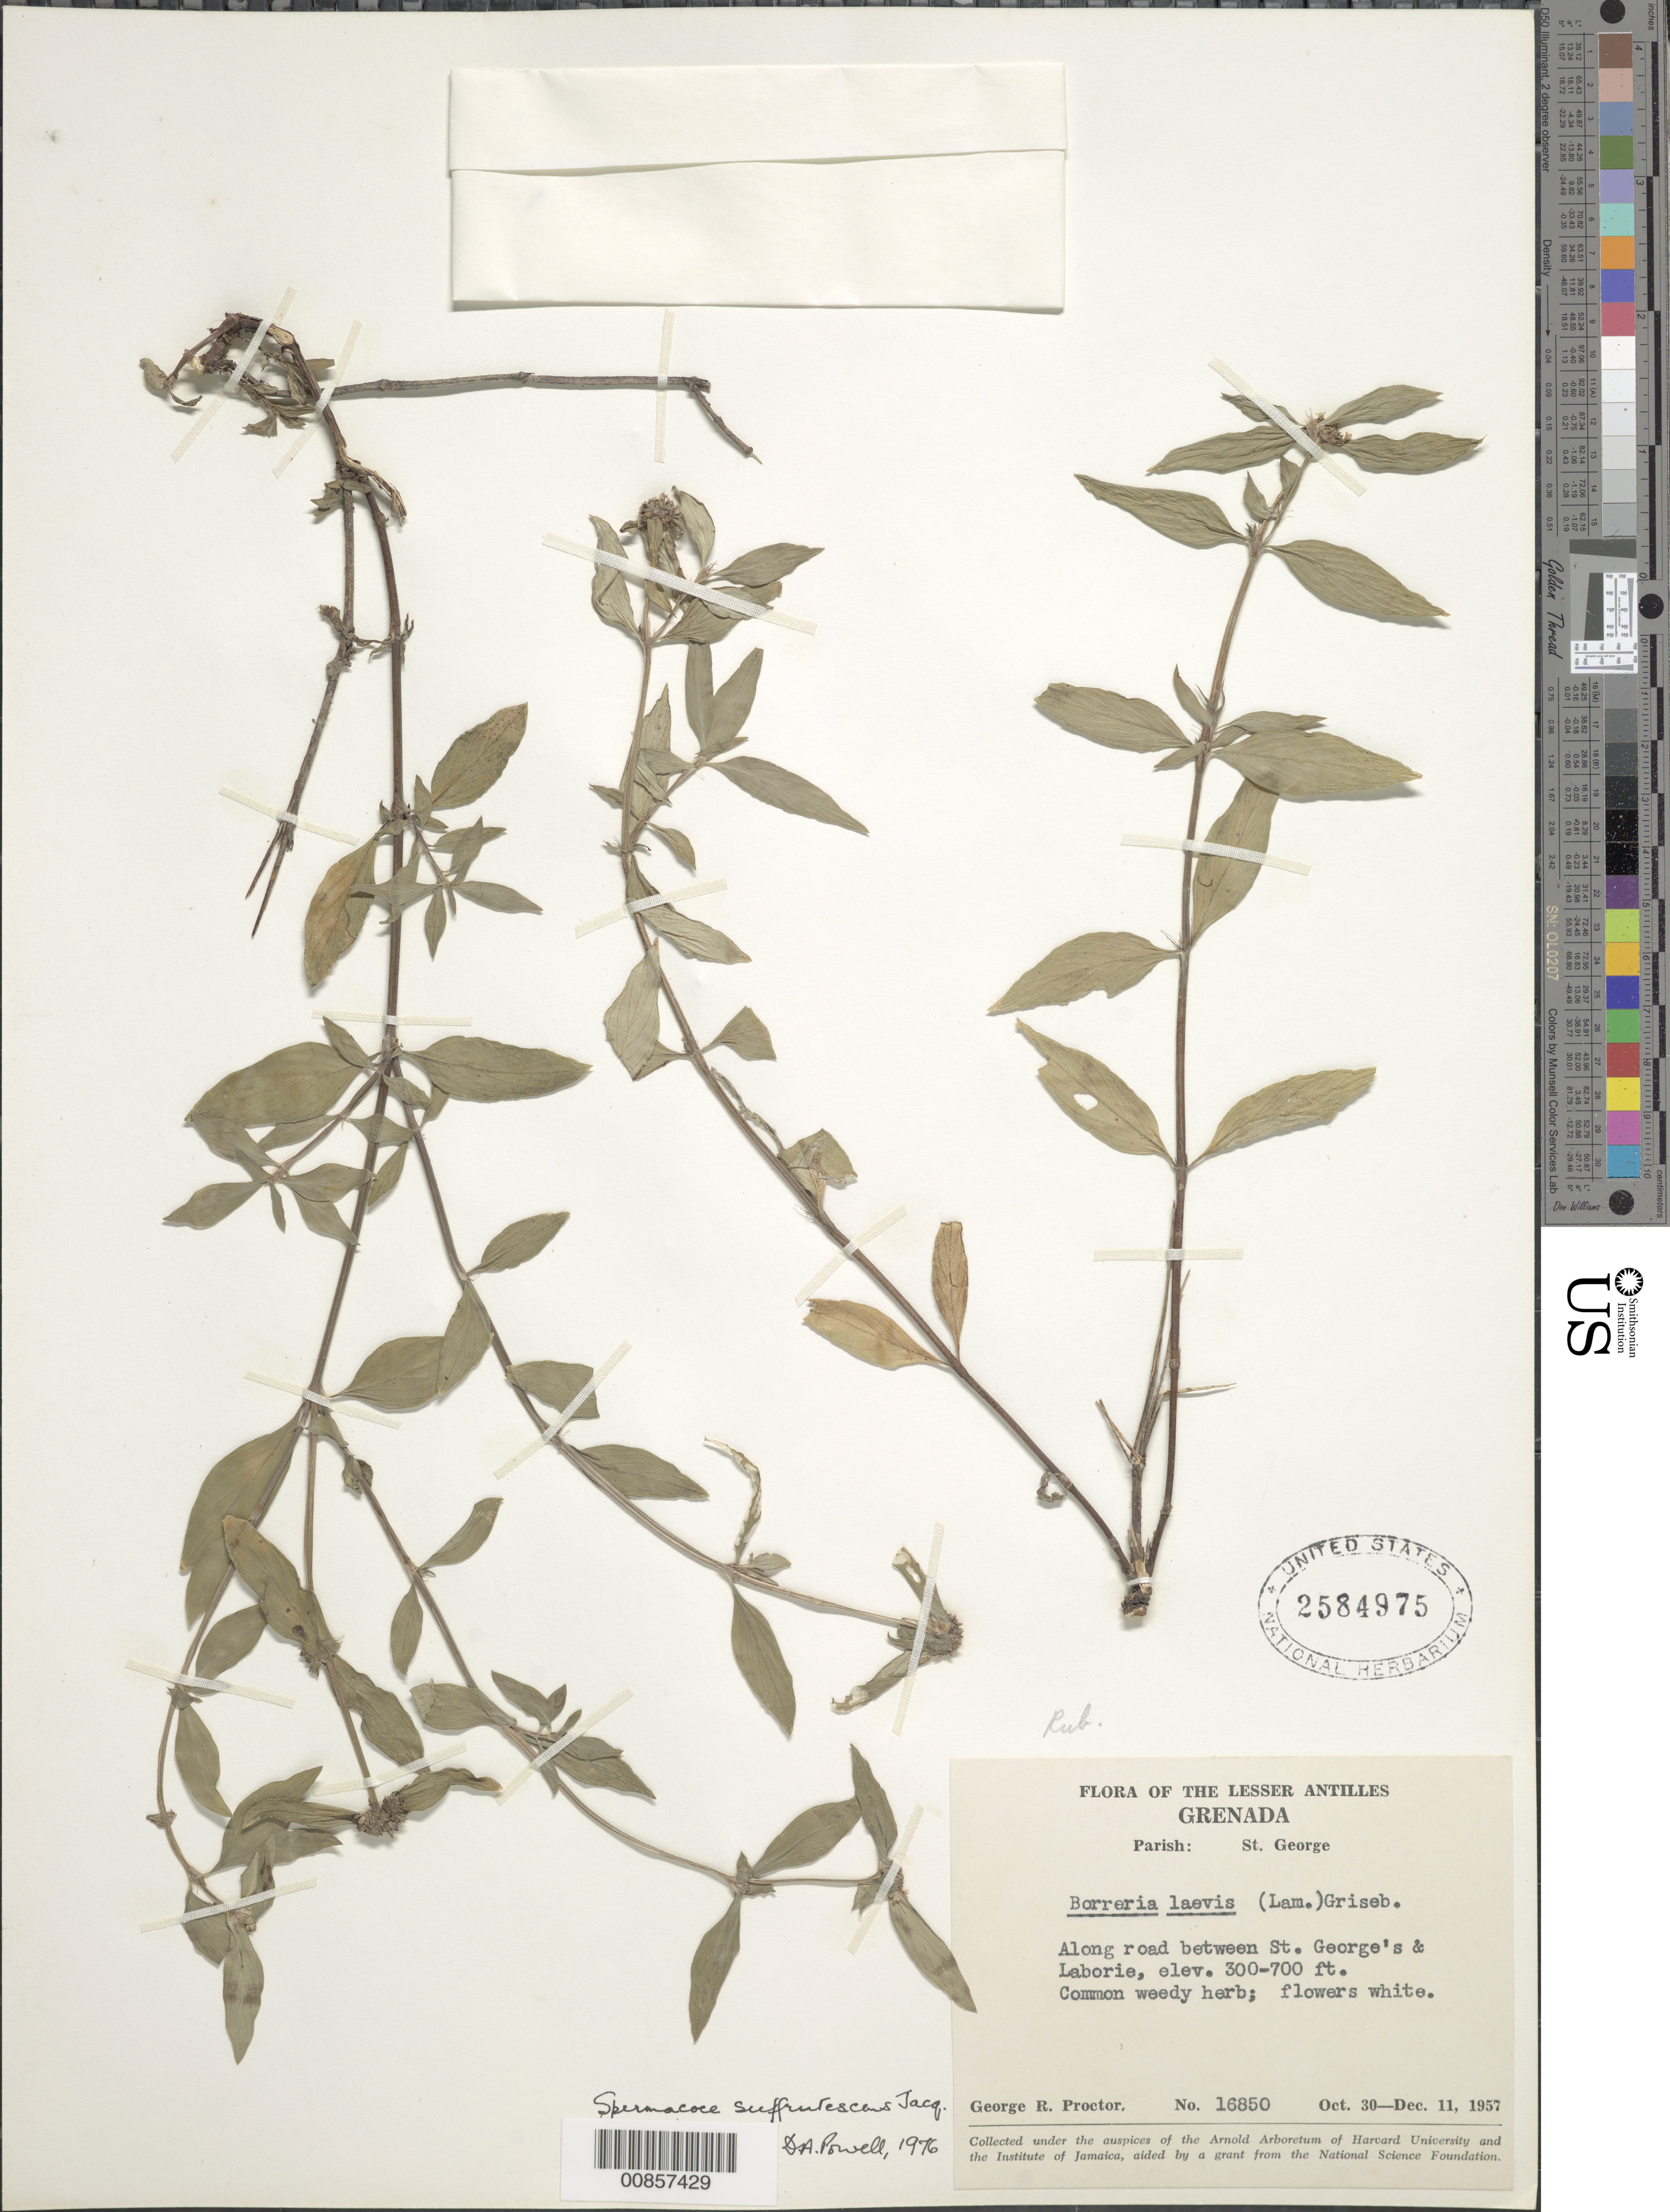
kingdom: Plantae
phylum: Tracheophyta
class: Magnoliopsida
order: Gentianales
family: Rubiaceae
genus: Spermacoce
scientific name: Spermacoce remota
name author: Lam.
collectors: G. R. Proctor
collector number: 16850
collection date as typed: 30 Oct 1957 to 11 Dec 1957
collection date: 1957-10-30/1957-12-11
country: Grenada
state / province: Saint George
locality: Road between St. George's and Laborie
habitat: Along road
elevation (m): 91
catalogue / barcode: US 2584975